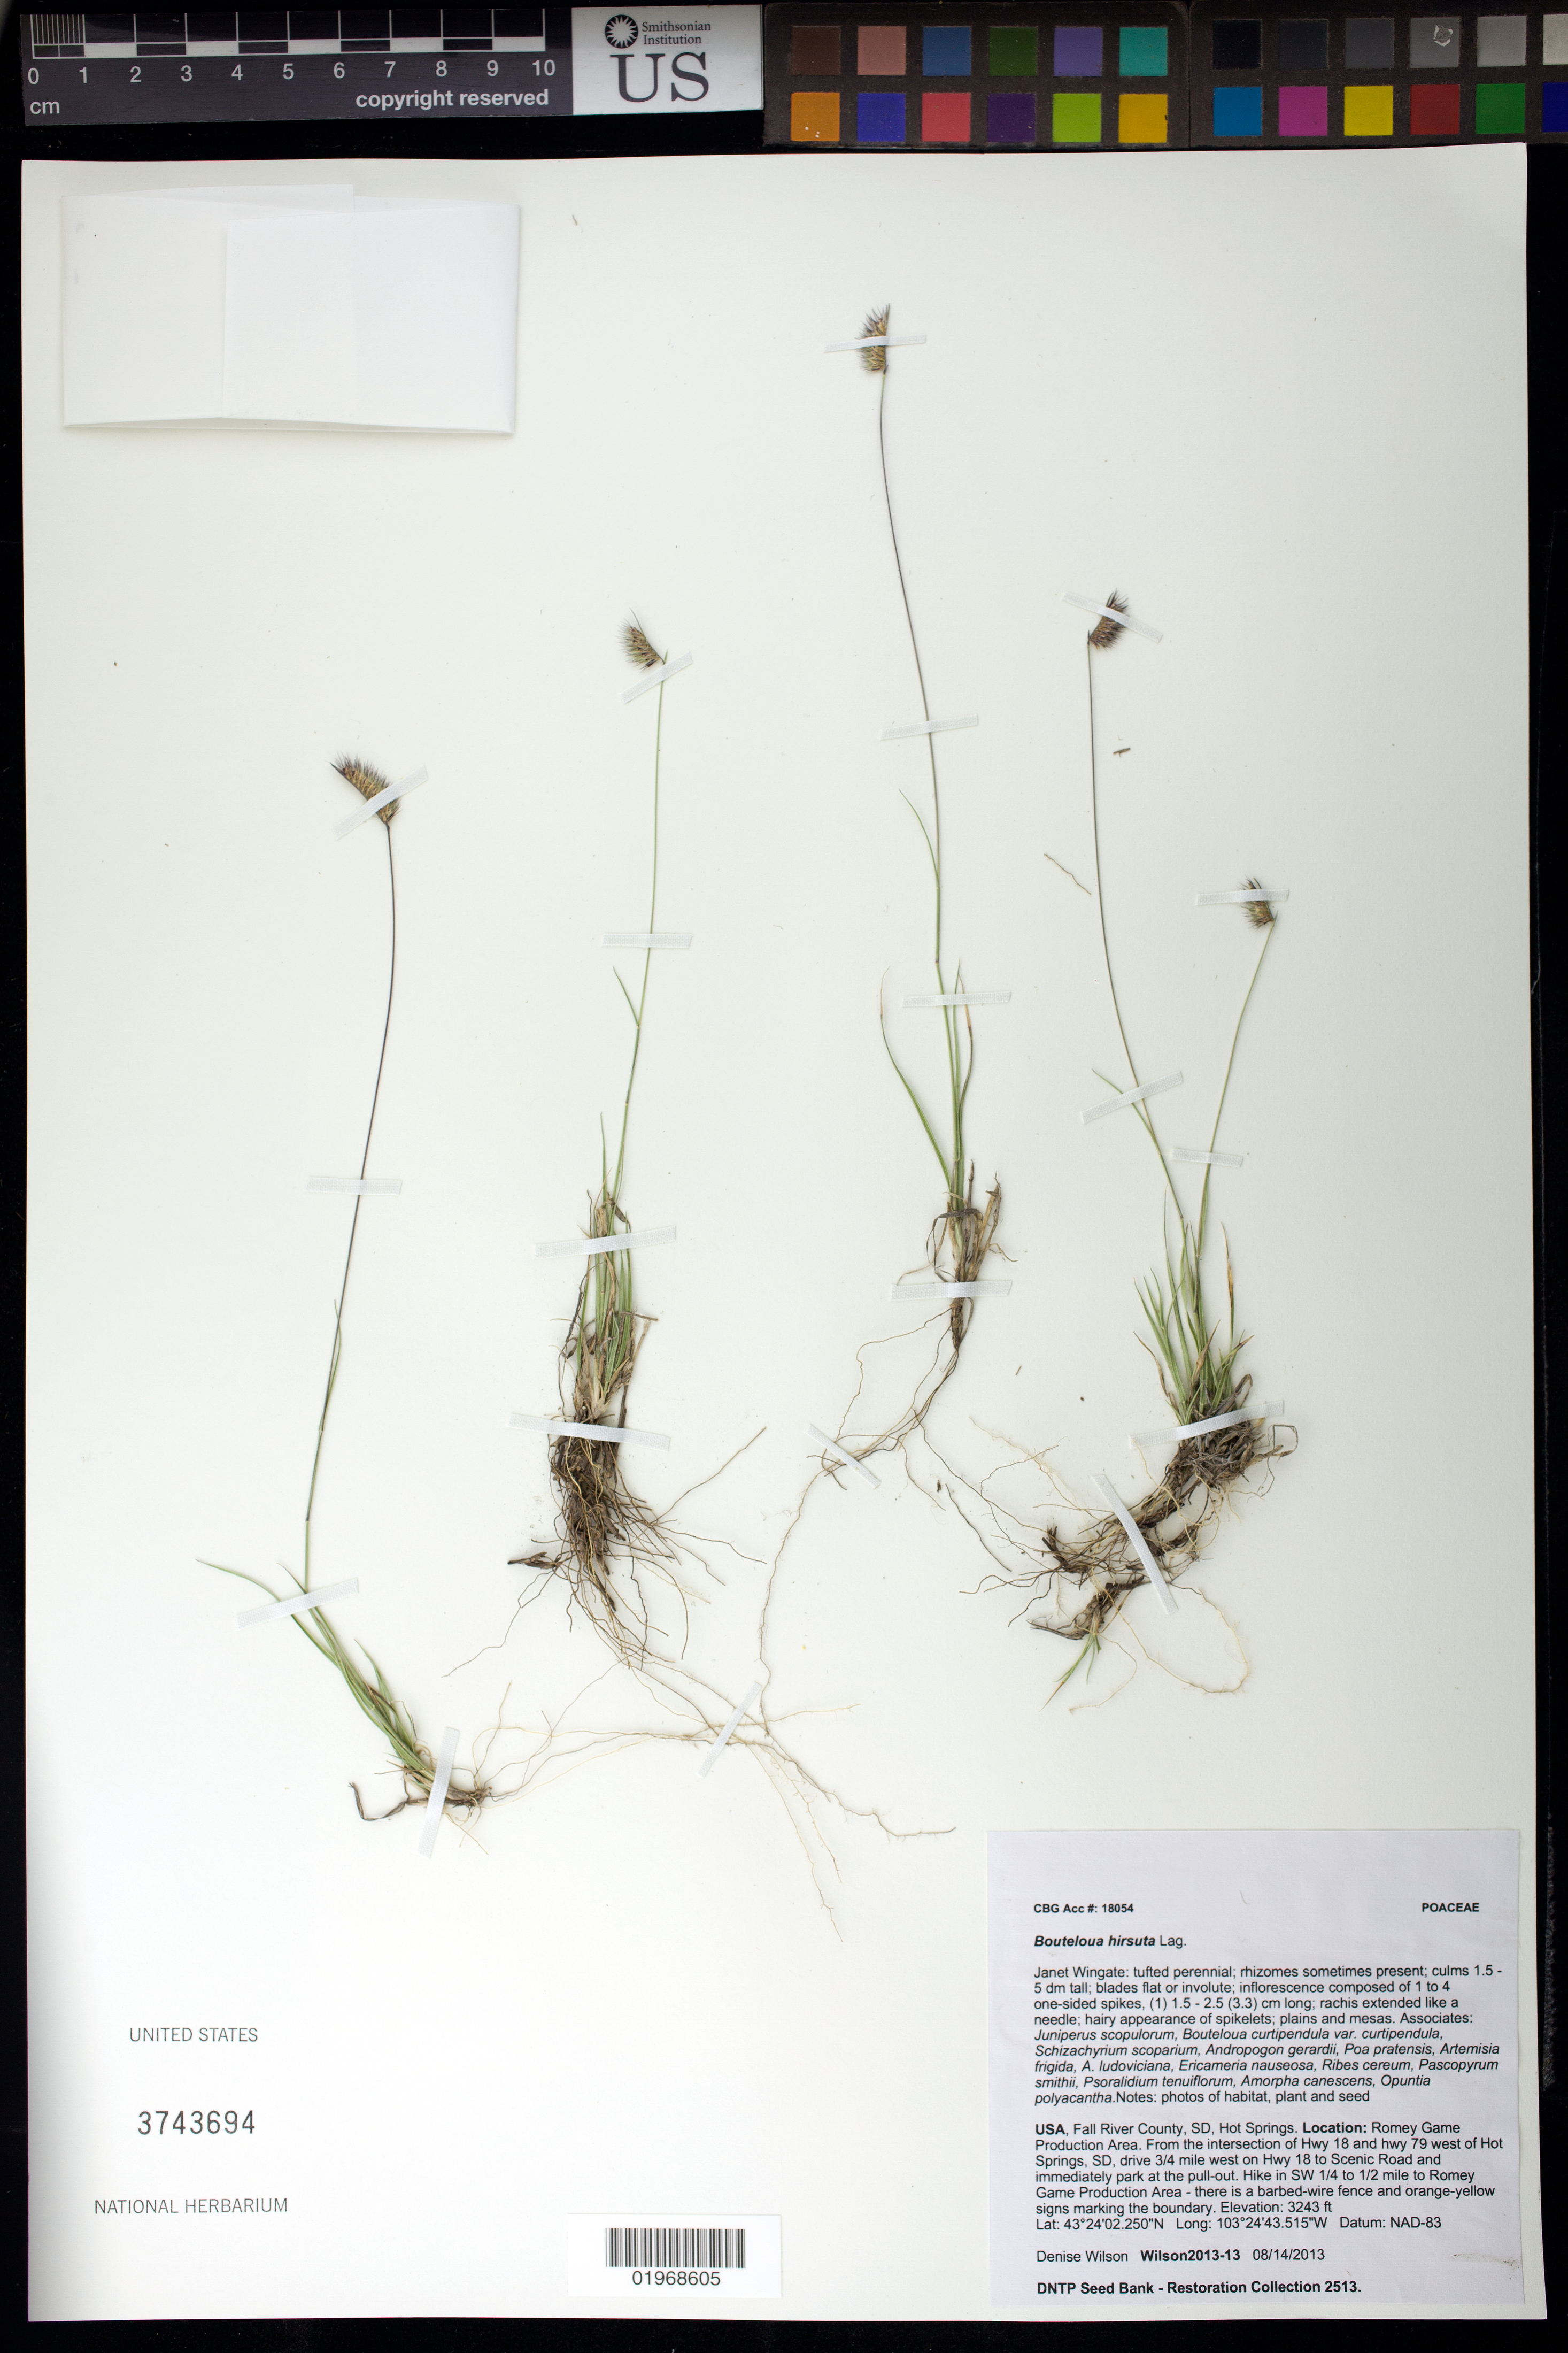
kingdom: Plantae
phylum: Tracheophyta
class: Liliopsida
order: Poales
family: Poaceae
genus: Bouteloua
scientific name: Bouteloua hirsuta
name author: Lag.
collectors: D. Wilson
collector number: Wilson2013-13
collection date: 2013-08-14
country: United States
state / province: South Dakota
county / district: Fall River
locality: Hot Springs, Romey Game Production Area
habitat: plains and mesas.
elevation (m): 988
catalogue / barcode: US 3743694